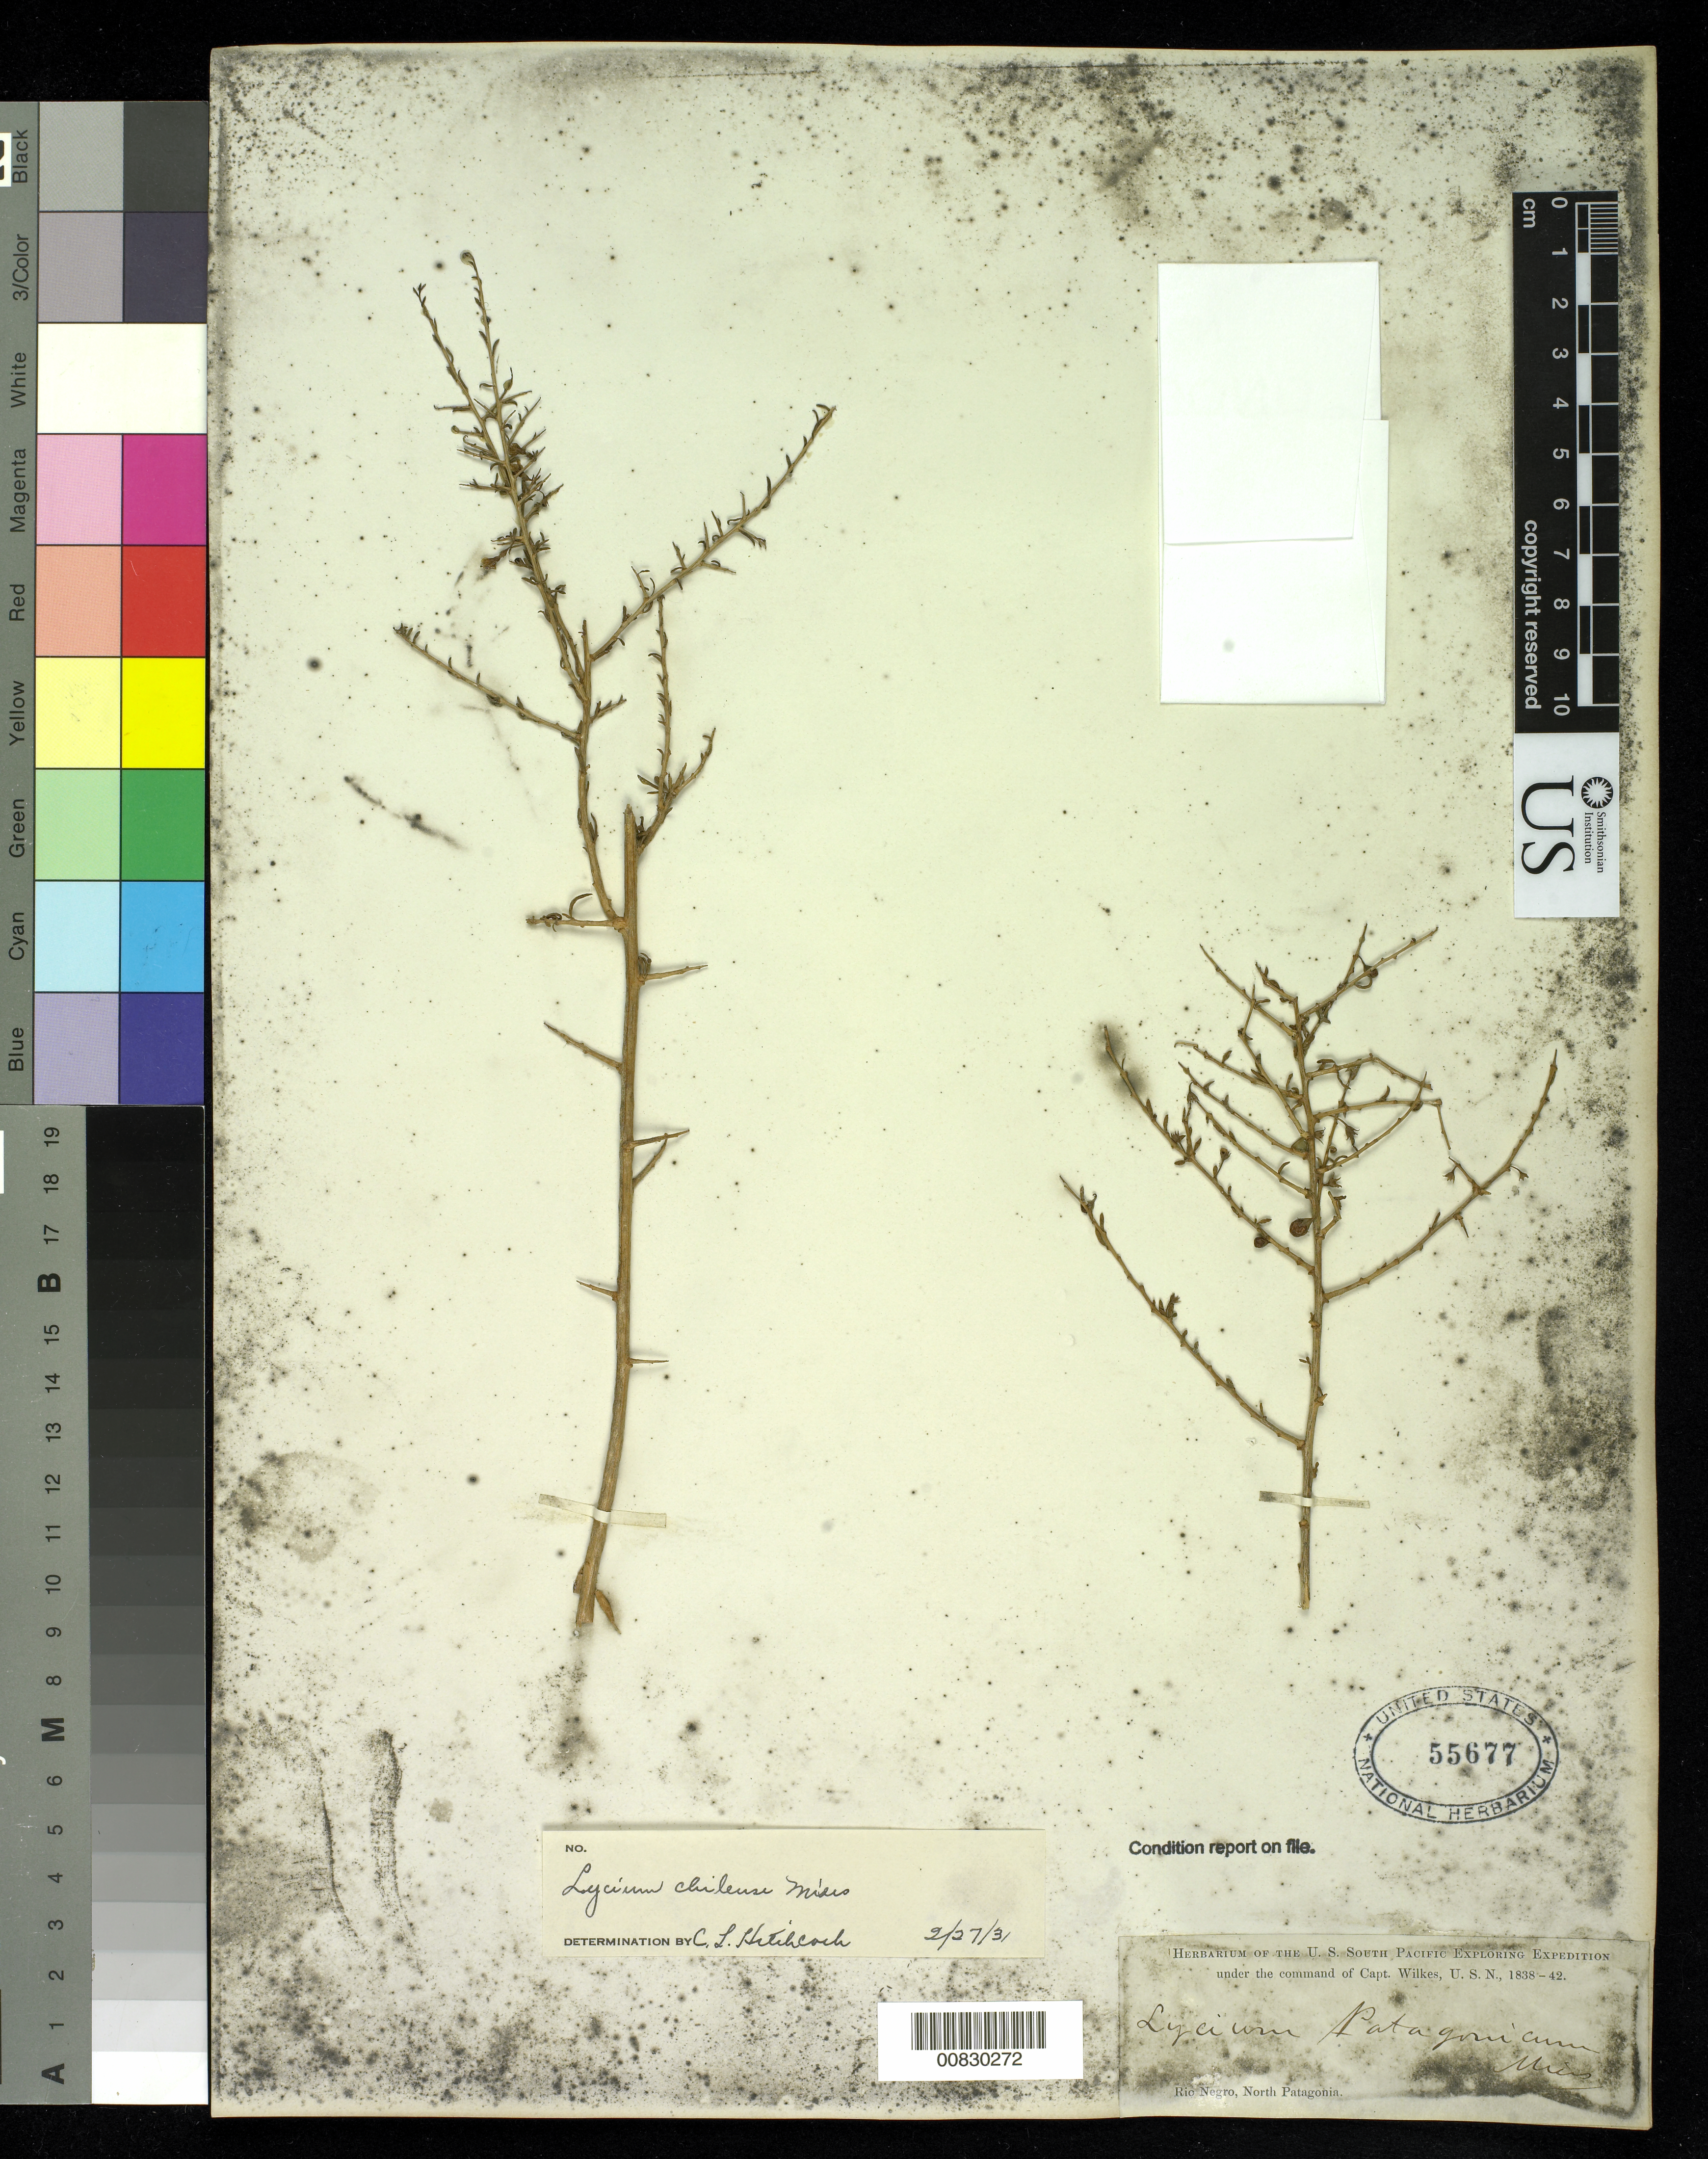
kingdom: Plantae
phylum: Tracheophyta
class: Magnoliopsida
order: Solanales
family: Solanaceae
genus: Lycium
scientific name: Lycium chilense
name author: Bertero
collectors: Wilkes Explor. Exped.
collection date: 1838/1842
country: Argentina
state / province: Rio Negro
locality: Rio Negro, North Patagonia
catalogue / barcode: US 55677